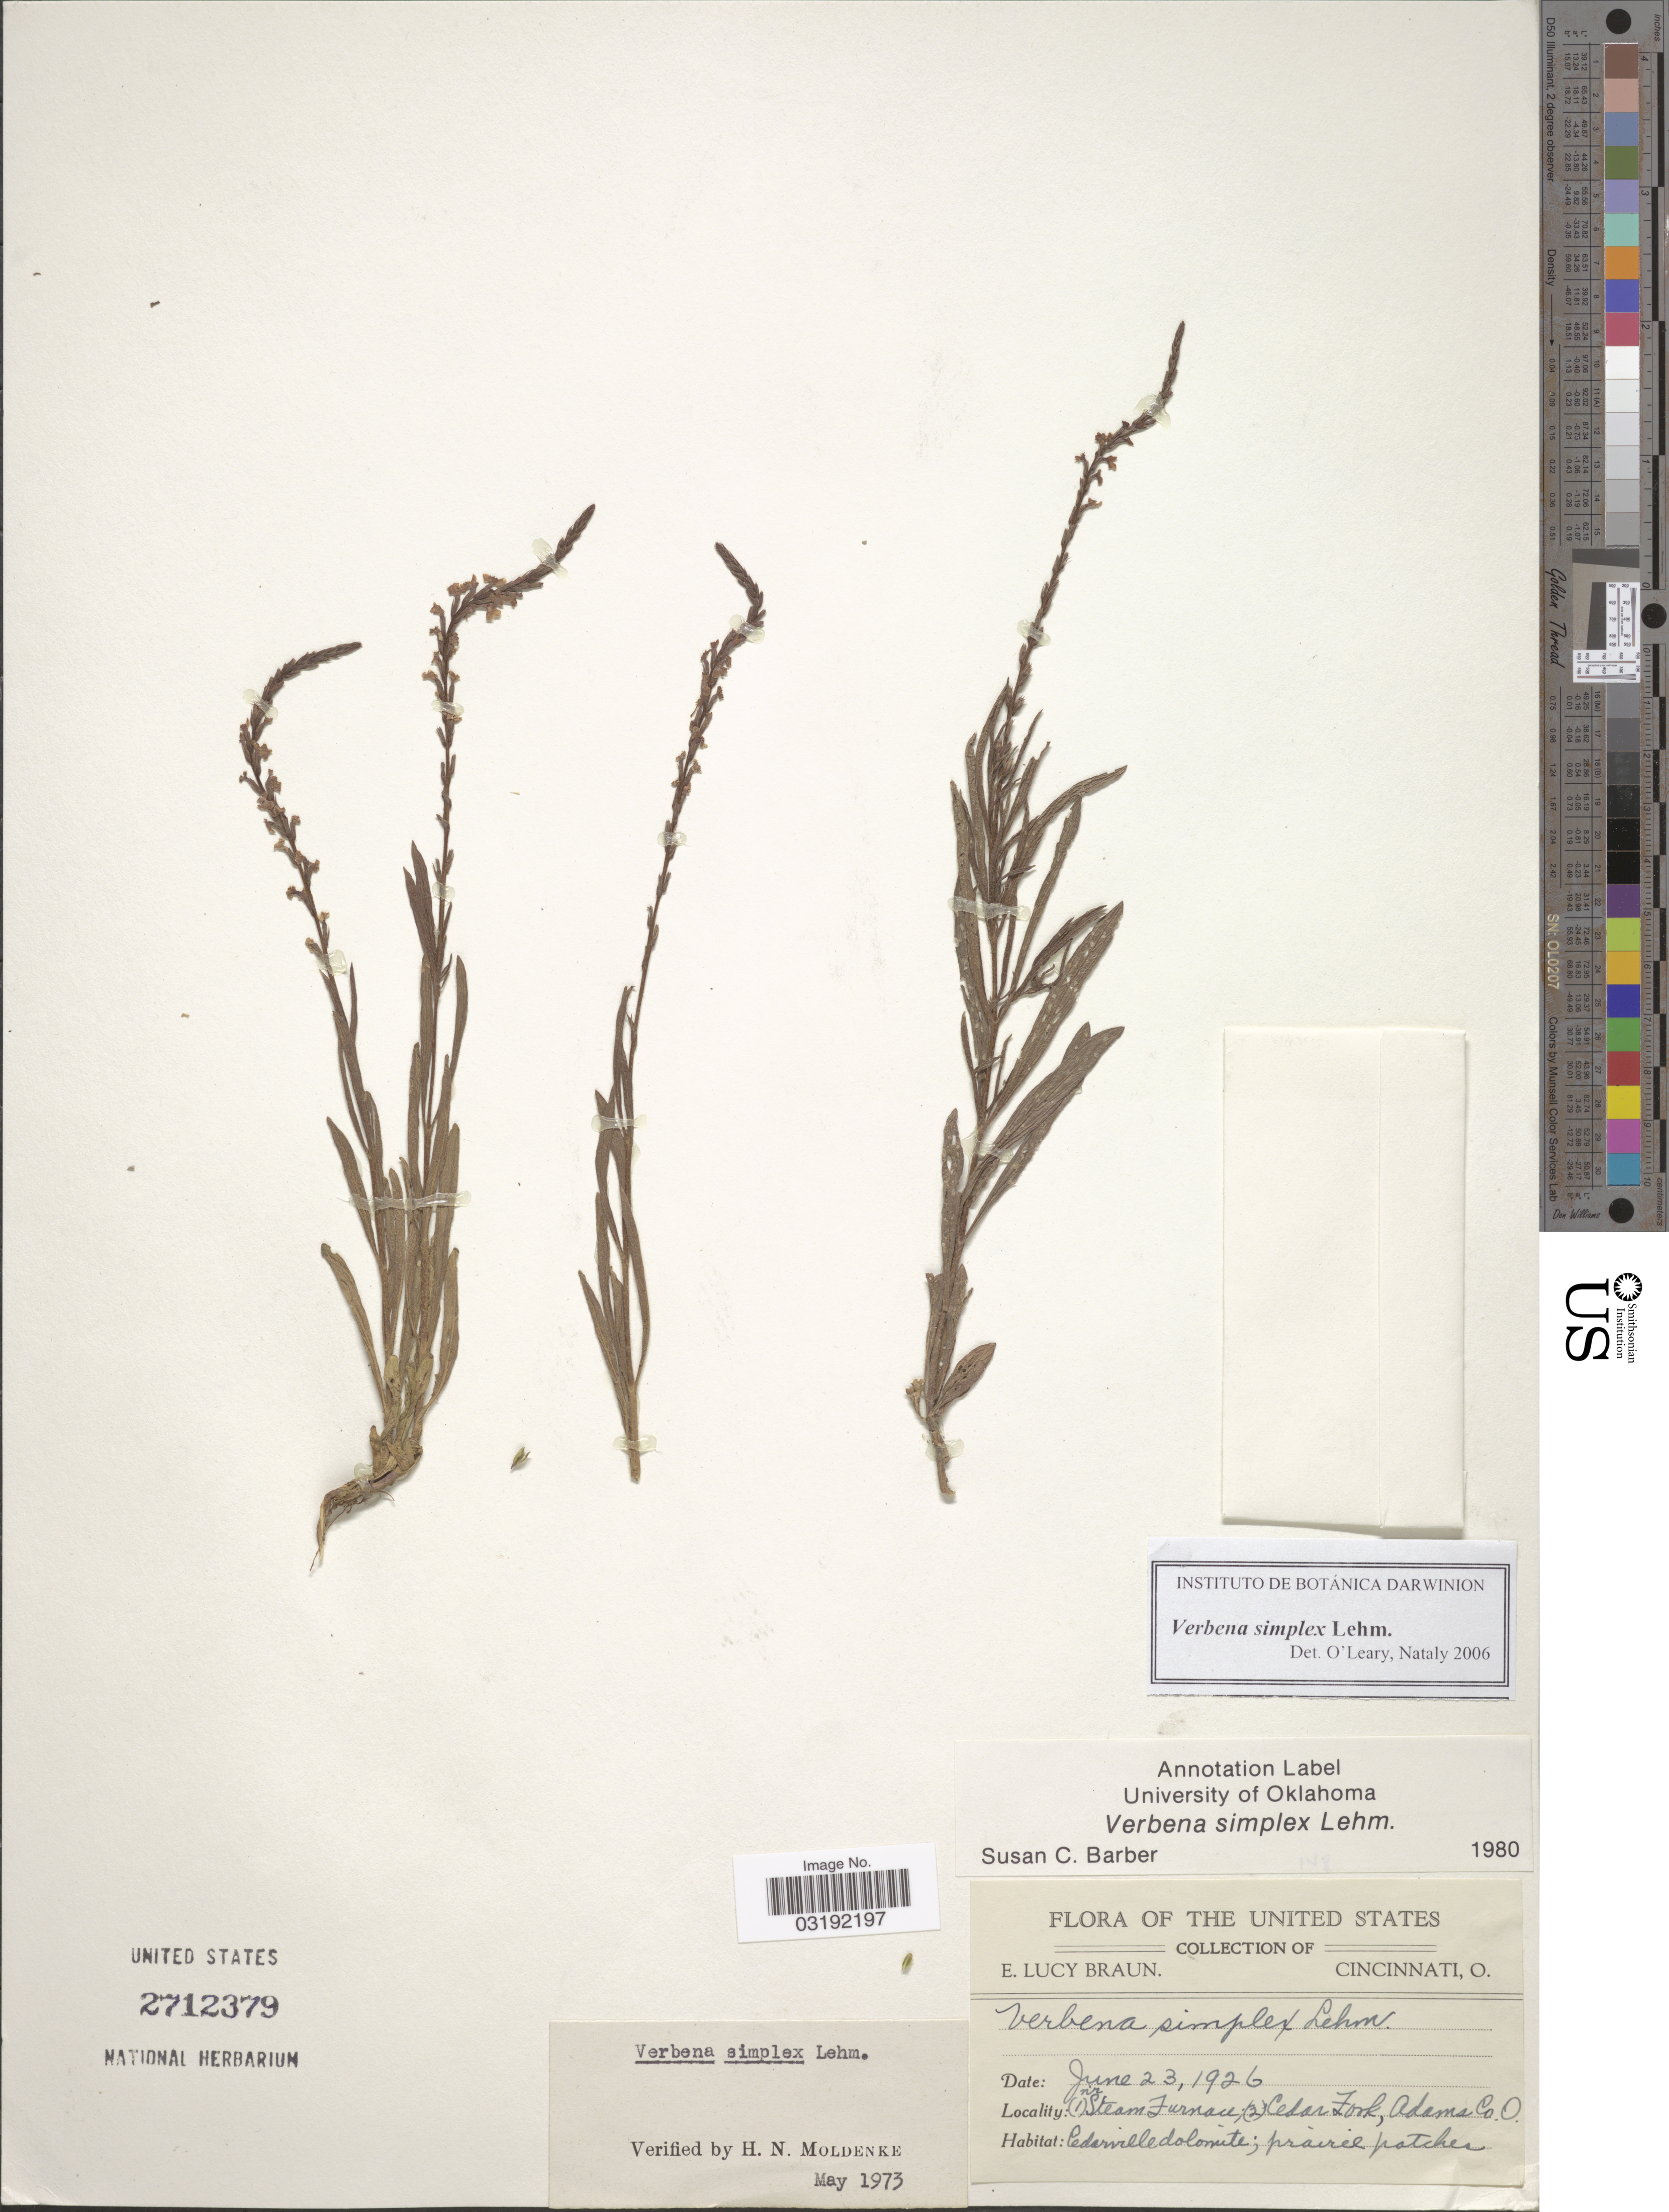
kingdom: Plantae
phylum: Tracheophyta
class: Magnoliopsida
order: Lamiales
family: Verbenaceae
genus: Verbena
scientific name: Verbena simplex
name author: F. Lehm.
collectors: E. L. Braun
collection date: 1926-06-23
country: United States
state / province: Ohio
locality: Nr Steam Furnace, Cedar Fork, Adams Co.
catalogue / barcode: US 2712379